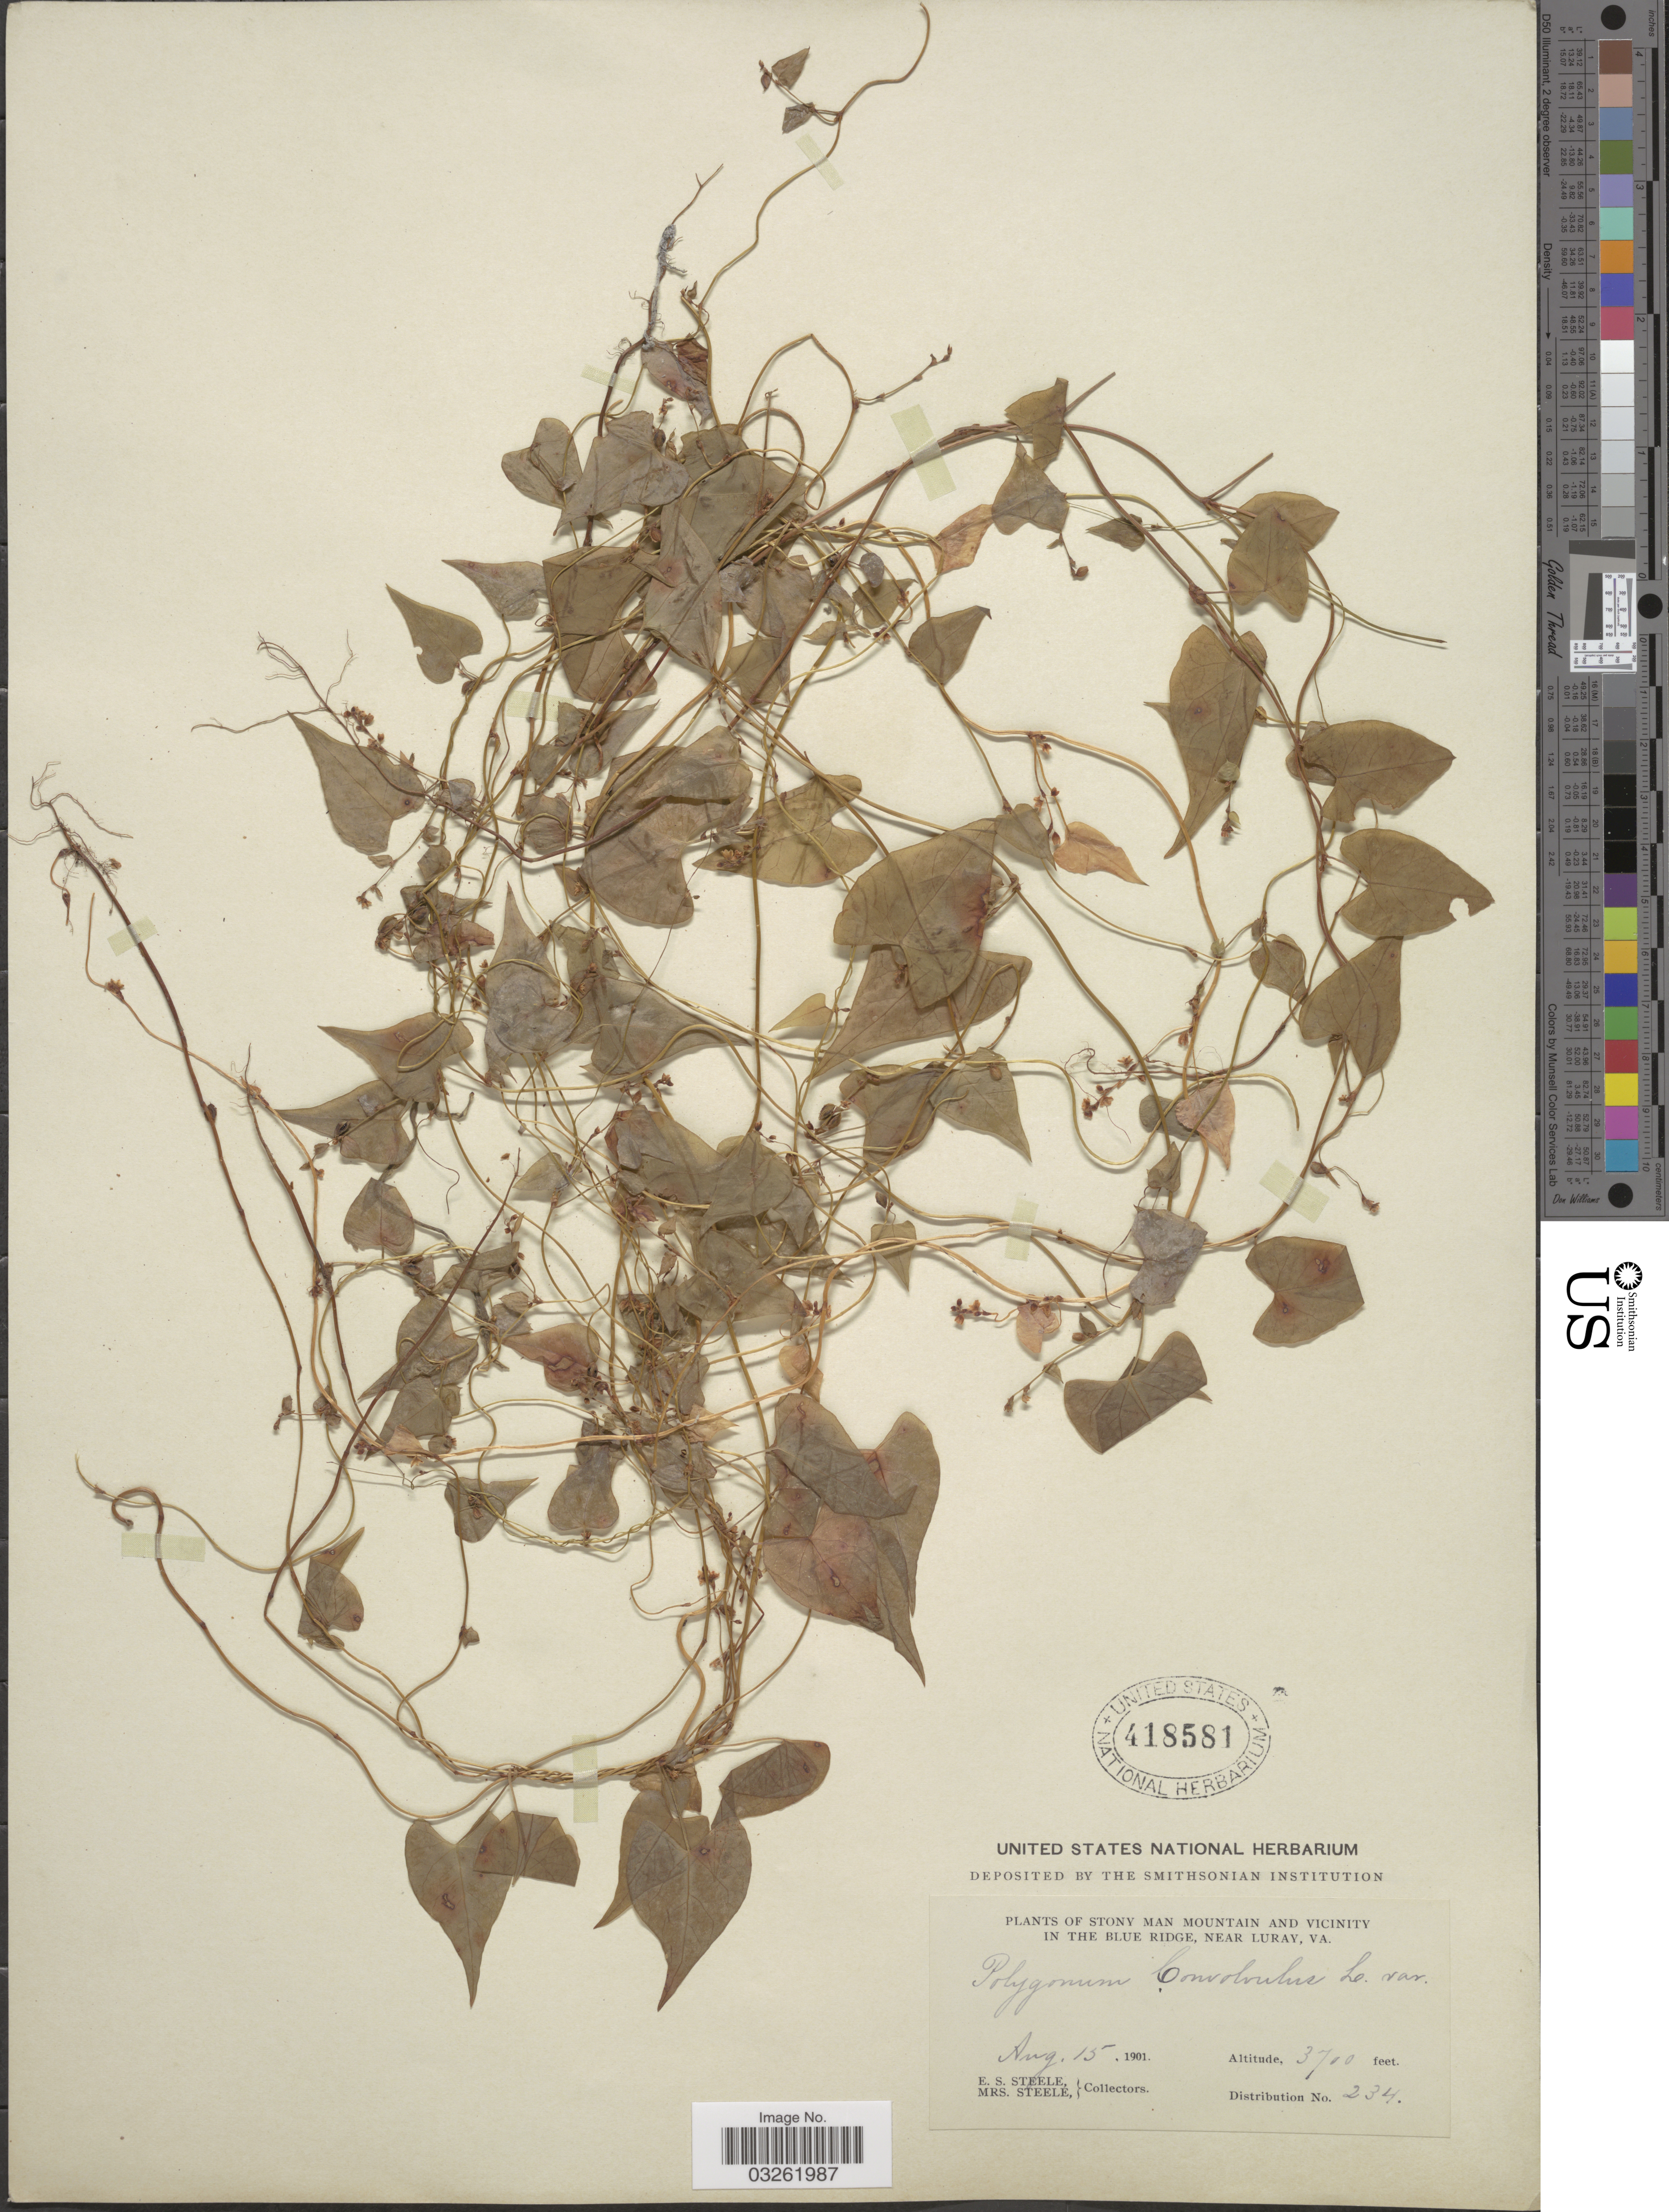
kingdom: Plantae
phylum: Tracheophyta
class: Magnoliopsida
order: Caryophyllales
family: Polygonaceae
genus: Fallopia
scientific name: Fallopia scandens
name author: (L.) Holub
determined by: Strong, Mark T., (BOT), Smithsonian Institution - National Museum of Natural History (UNITED STATES)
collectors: E. Steele & Mrs. E. S. Steele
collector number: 234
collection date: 1901-08-15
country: United States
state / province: Virginia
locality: Stony Man Mountain and Vicinity in the Blue Ridge, near Luray.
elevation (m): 1128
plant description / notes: Fallopia cristata (Engelm. & A. Gray) Holub here treated as a heterotypic synonym.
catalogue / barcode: US 418581